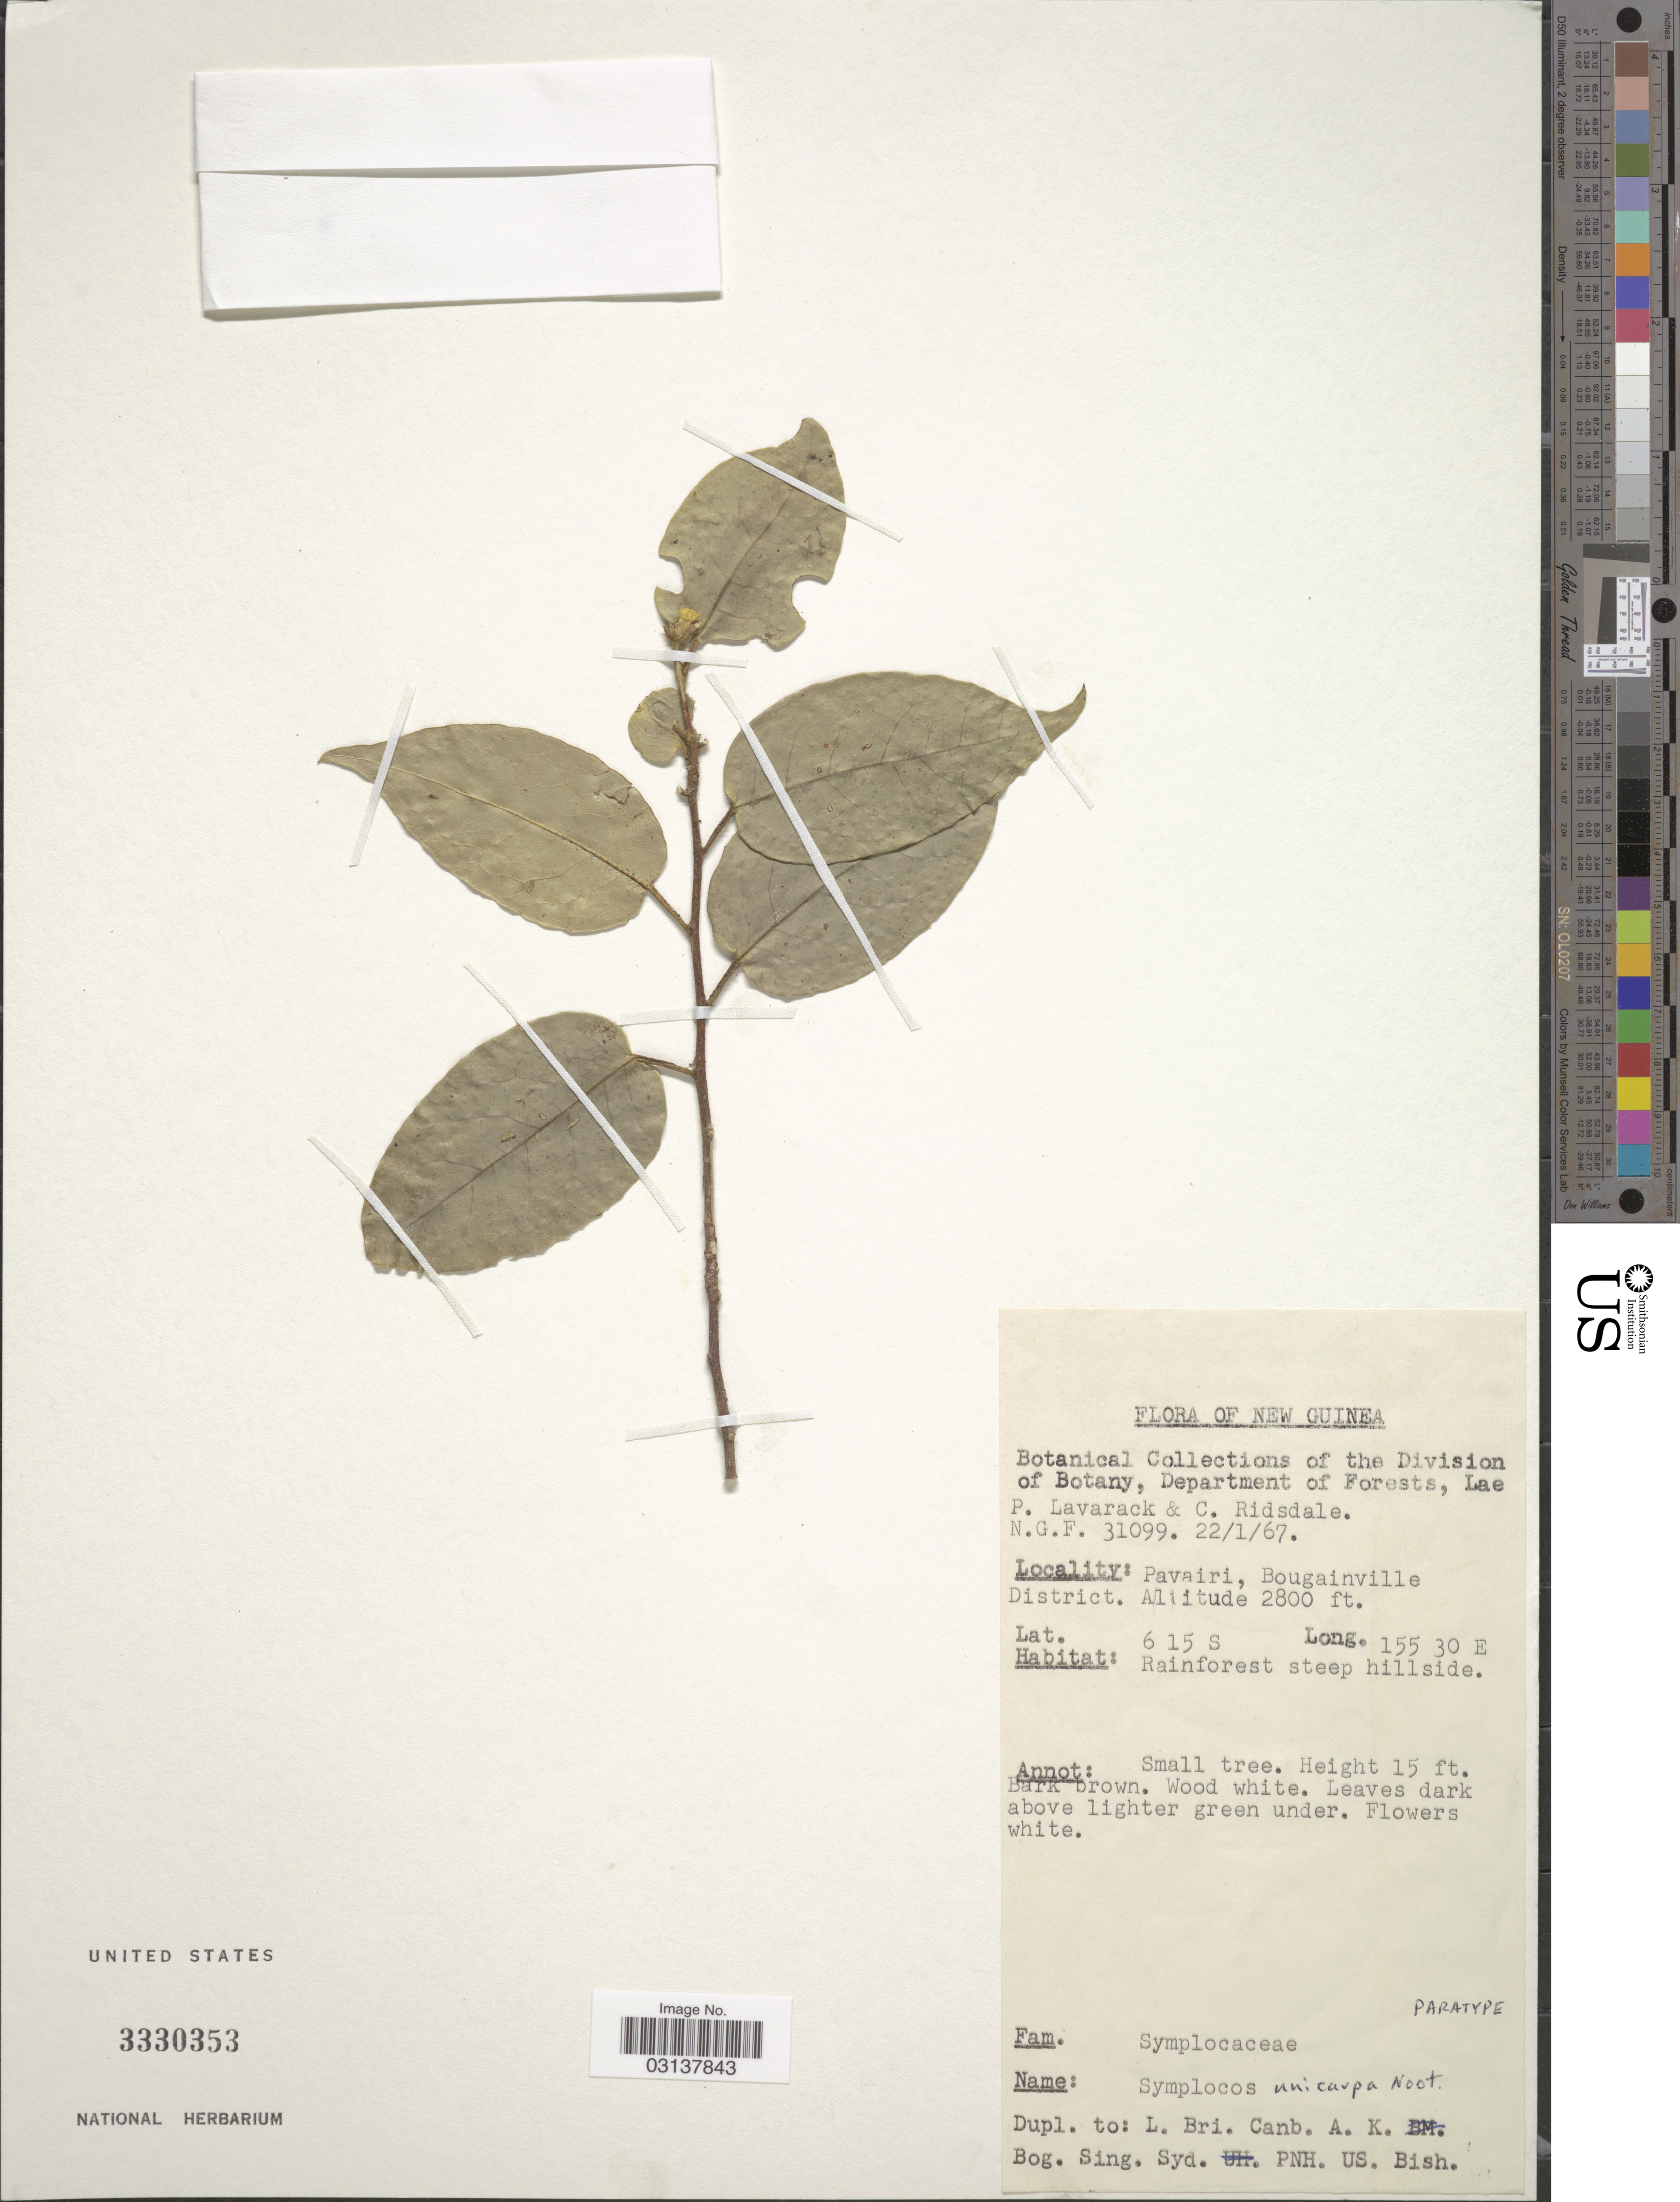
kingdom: Plantae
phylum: Tracheophyta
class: Magnoliopsida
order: Ericales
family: Symplocaceae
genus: Symplocos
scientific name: Symplocos unicarpa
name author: Noot.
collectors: P. Lavarack & C. E. Ridsdale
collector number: N.G.F.31099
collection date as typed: Transcribed d/m/y: 22/1/67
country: Papua New Guinea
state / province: Bougainville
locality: New Guinea. Pavairi, Bougainville District.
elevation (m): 853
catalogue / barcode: US 3330353